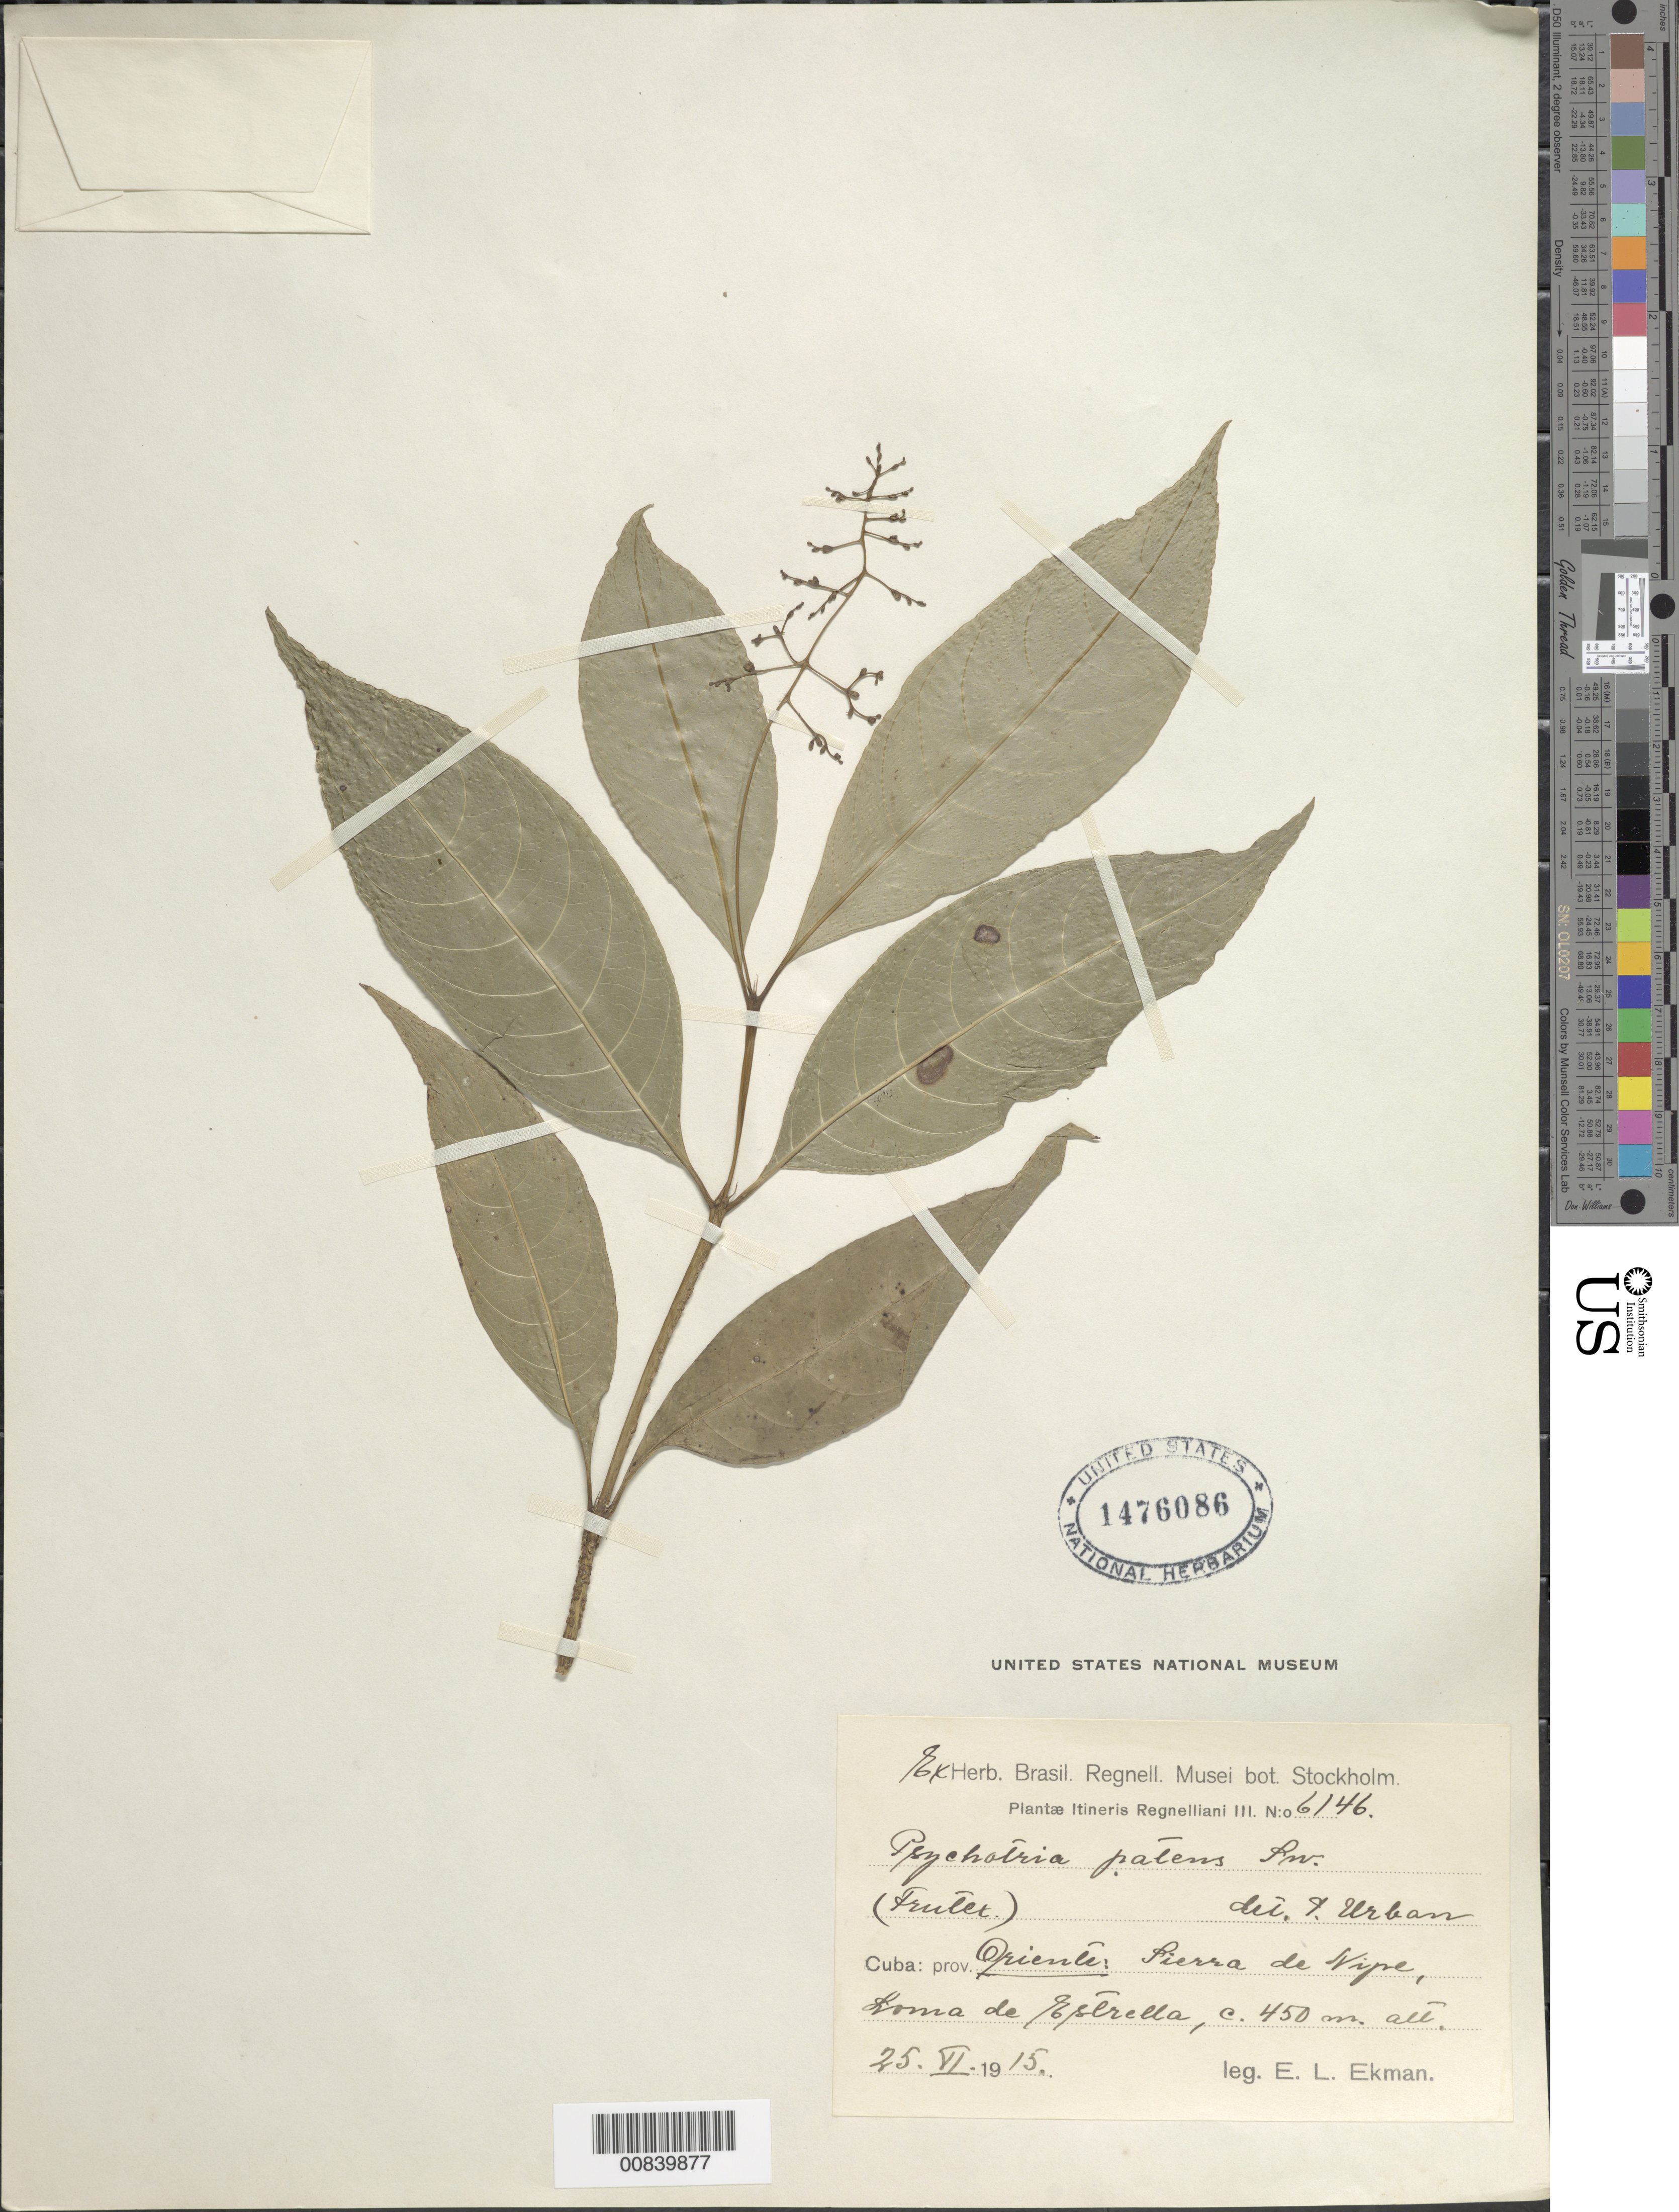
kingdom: Plantae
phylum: Tracheophyta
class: Magnoliopsida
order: Gentianales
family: Rubiaceae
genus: Psychotria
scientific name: Psychotria patens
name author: Sw.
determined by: Urban, Ignatz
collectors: E. L. Ekman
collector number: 6146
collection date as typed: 25 Jun 1915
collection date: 1915-06-25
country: Cuba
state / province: Oriente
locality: Sierra de Nipe, Loma de Esterella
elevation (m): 450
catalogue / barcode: US 1476086